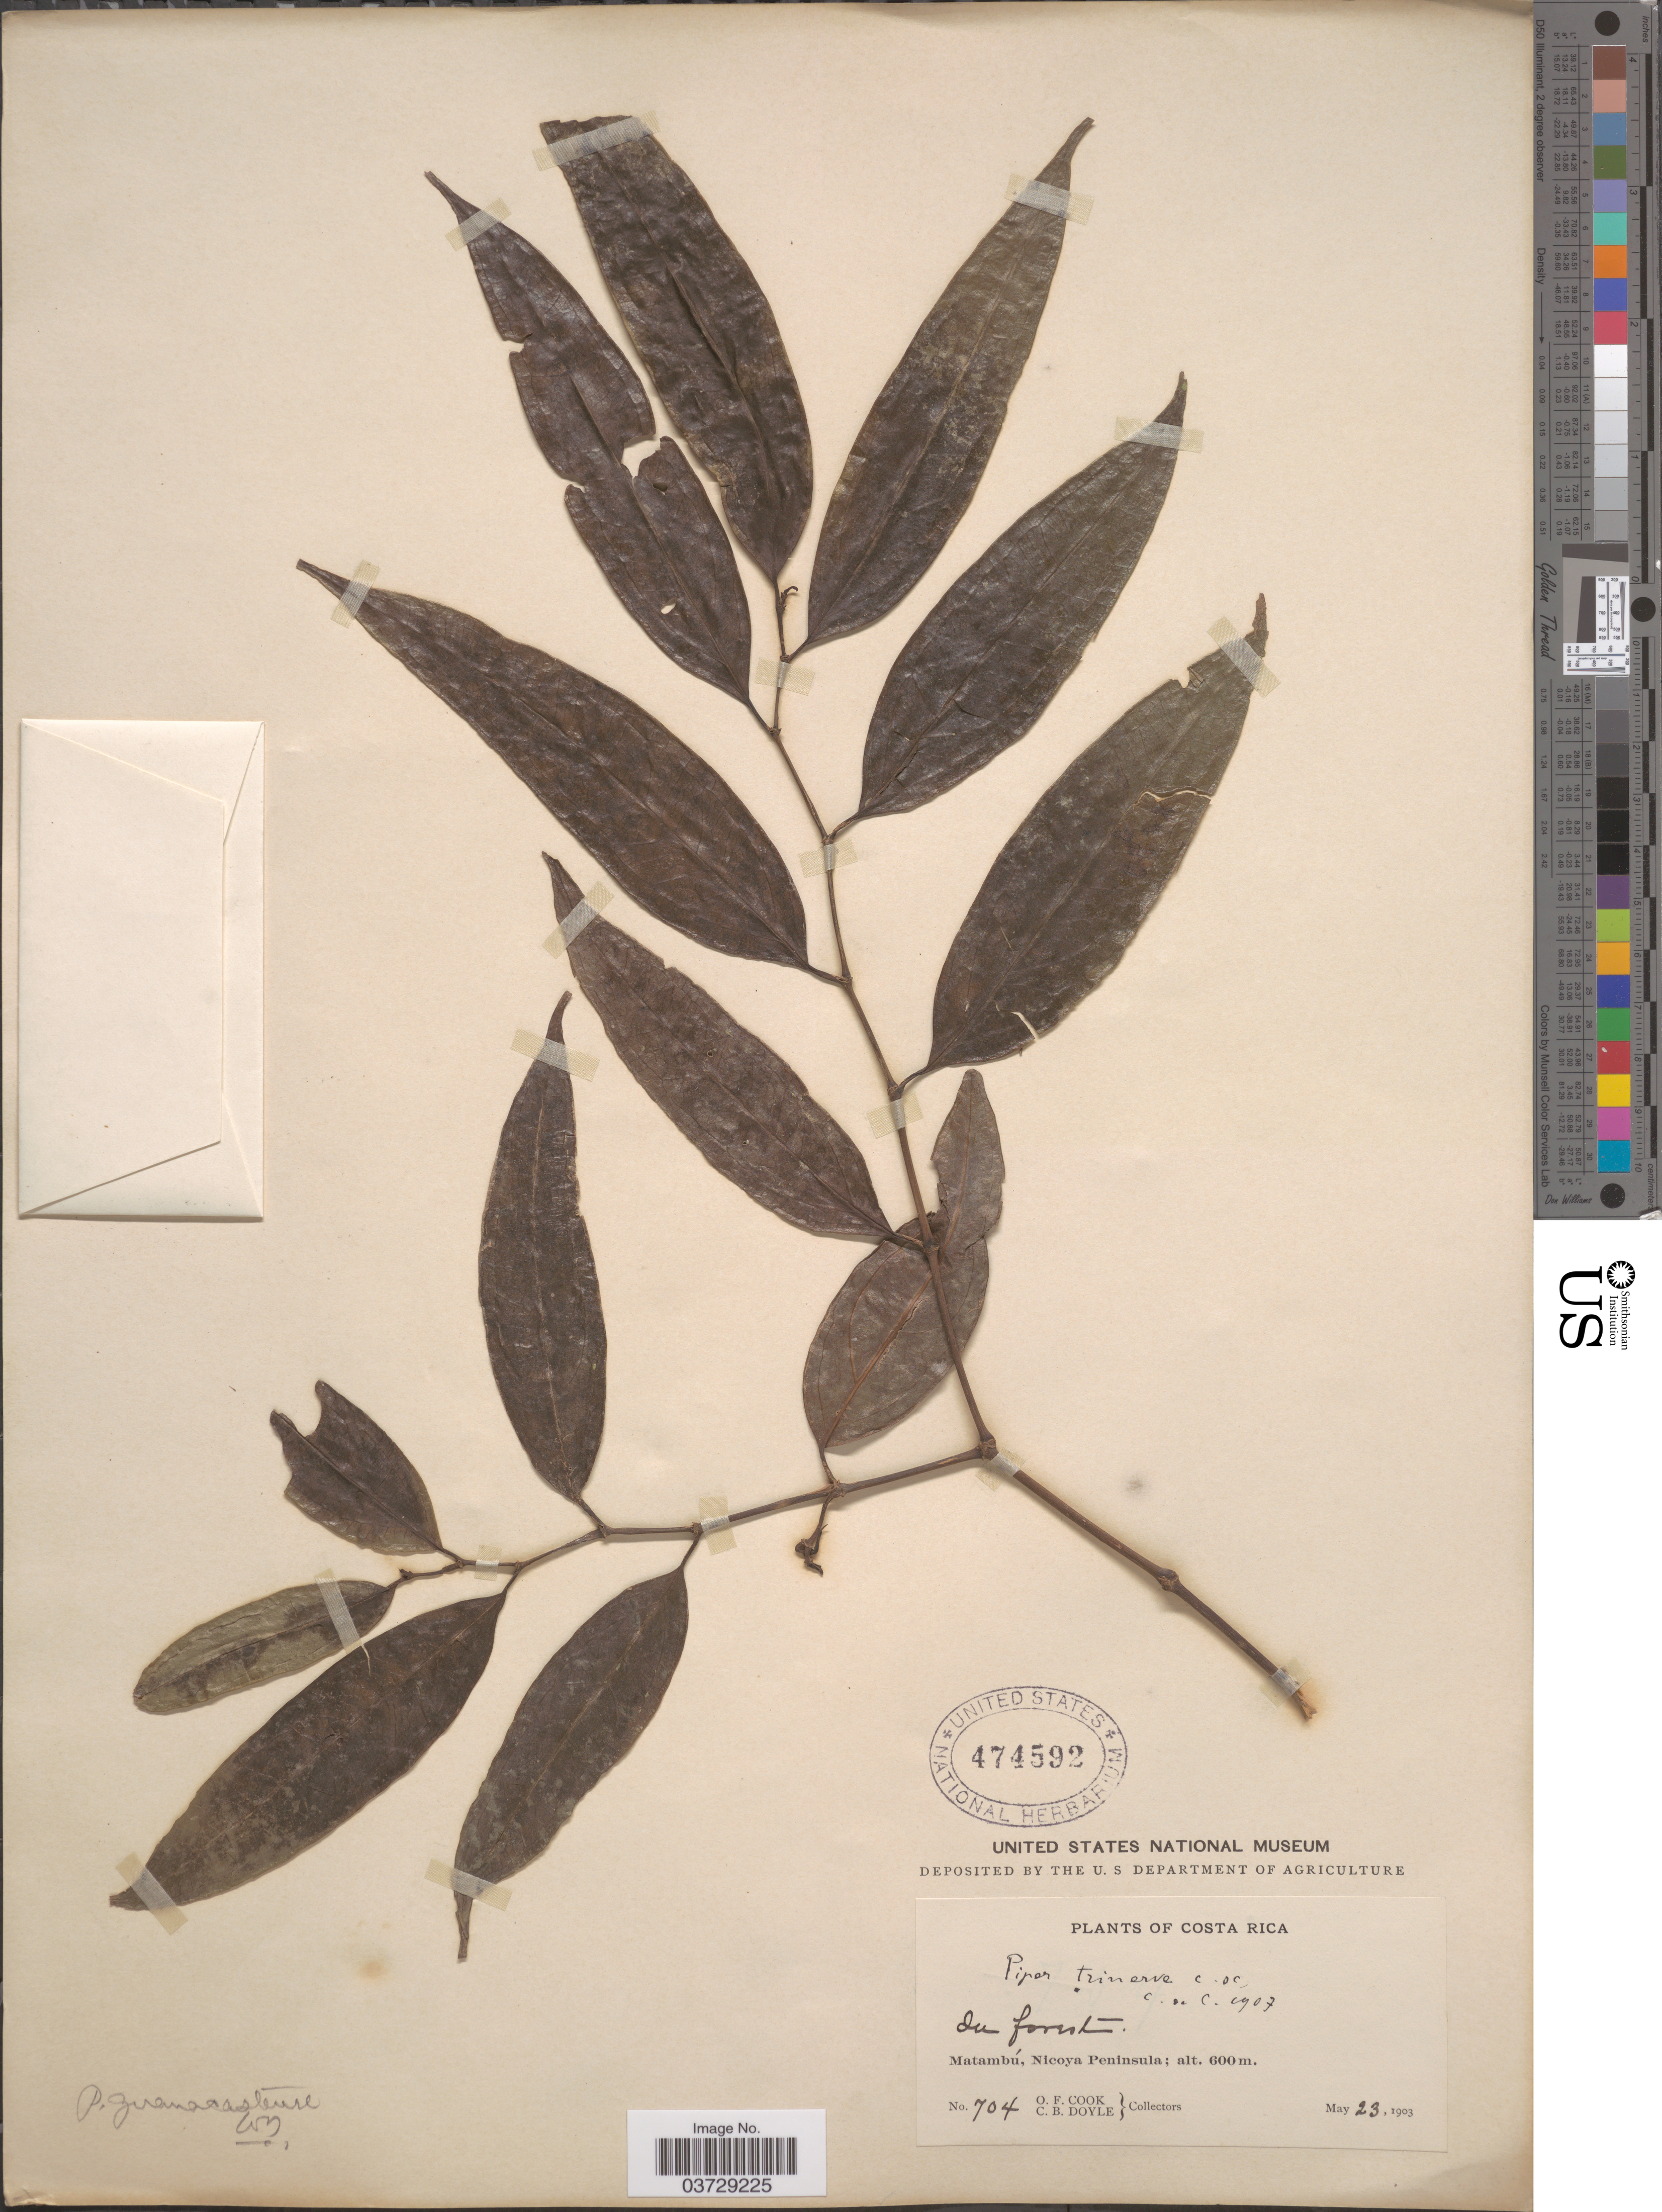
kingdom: Plantae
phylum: Tracheophyta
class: Magnoliopsida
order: Piperales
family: Piperaceae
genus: Piper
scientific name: Piper guanacostense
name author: C. DC.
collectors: O. F. Cook & C. Doyle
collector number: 704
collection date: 1903-05-23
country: Costa Rica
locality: Matambú, Nicoya Peninsula.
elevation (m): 600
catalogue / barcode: US 474592